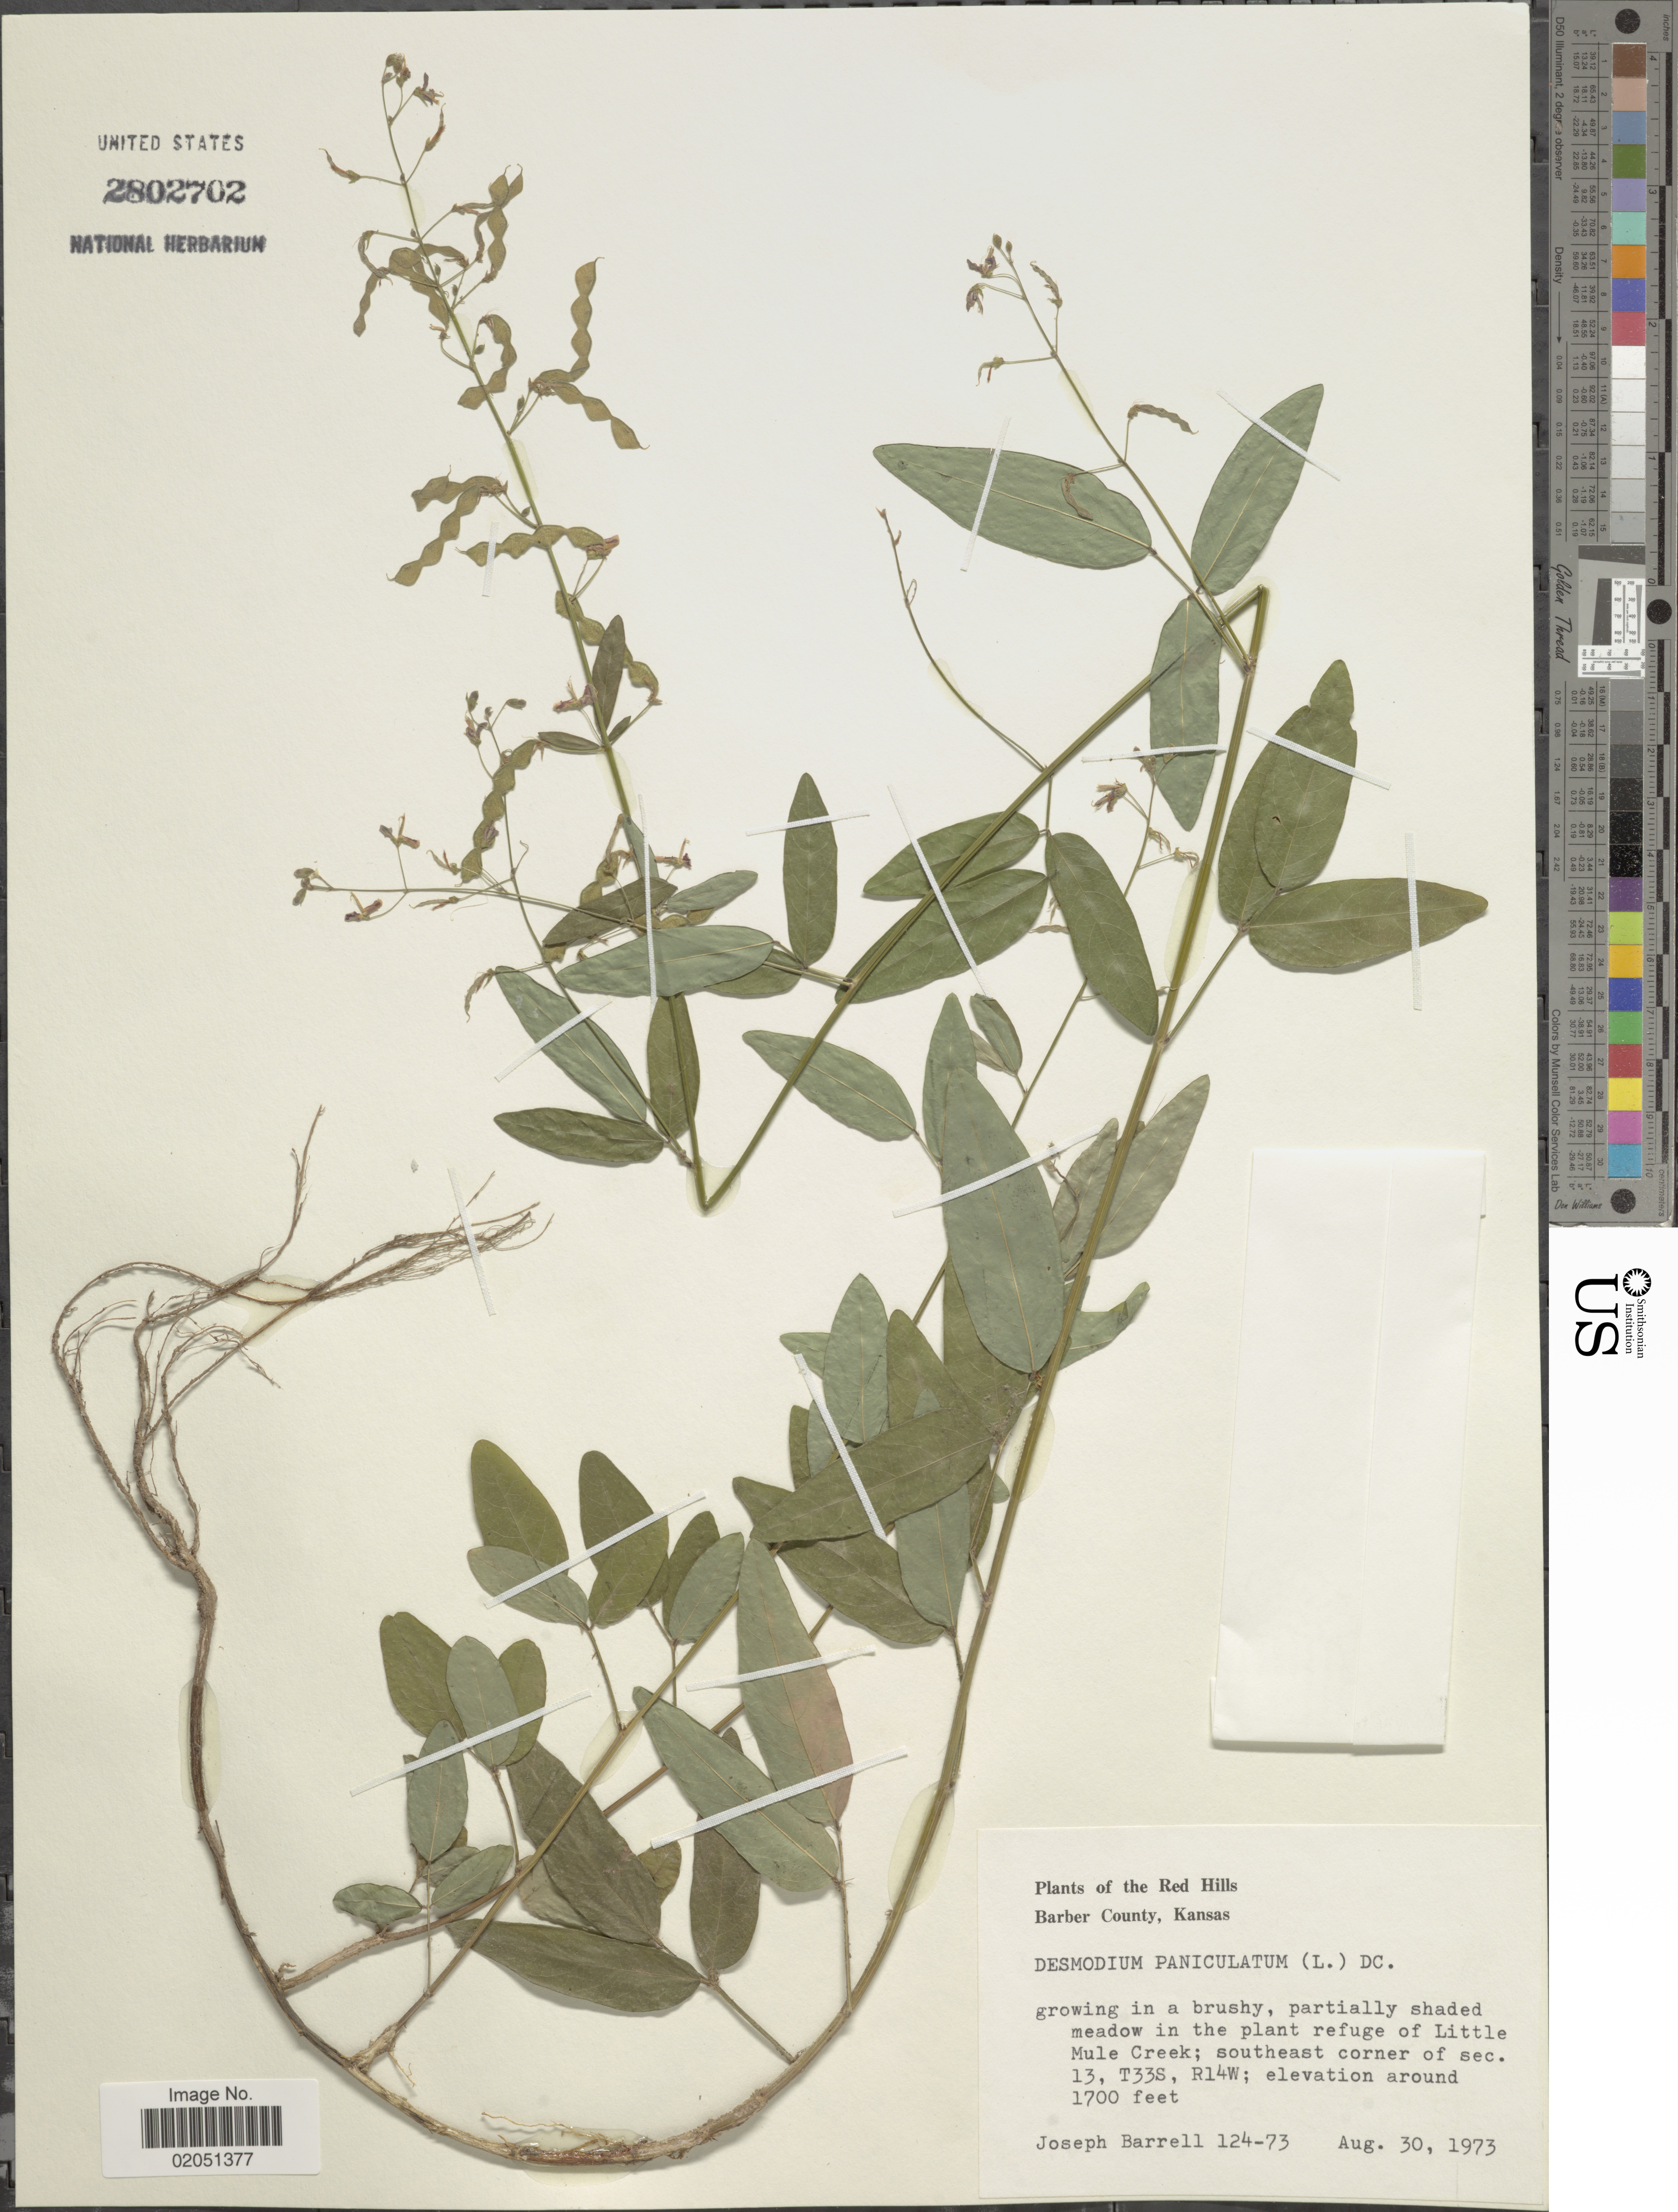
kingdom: Plantae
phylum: Tracheophyta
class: Magnoliopsida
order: Fabales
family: Fabaceae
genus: Desmodium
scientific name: Desmodium paniculatum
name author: (L.) DC.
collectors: J. Barrell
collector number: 124-73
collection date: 1973-08-30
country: United States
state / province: Kansas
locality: The Red Hills, Barber County, in the plant refuge of Little Mule Creek; southeast corner of sec. 13, T33S, R14W.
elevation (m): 518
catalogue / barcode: US 2802702